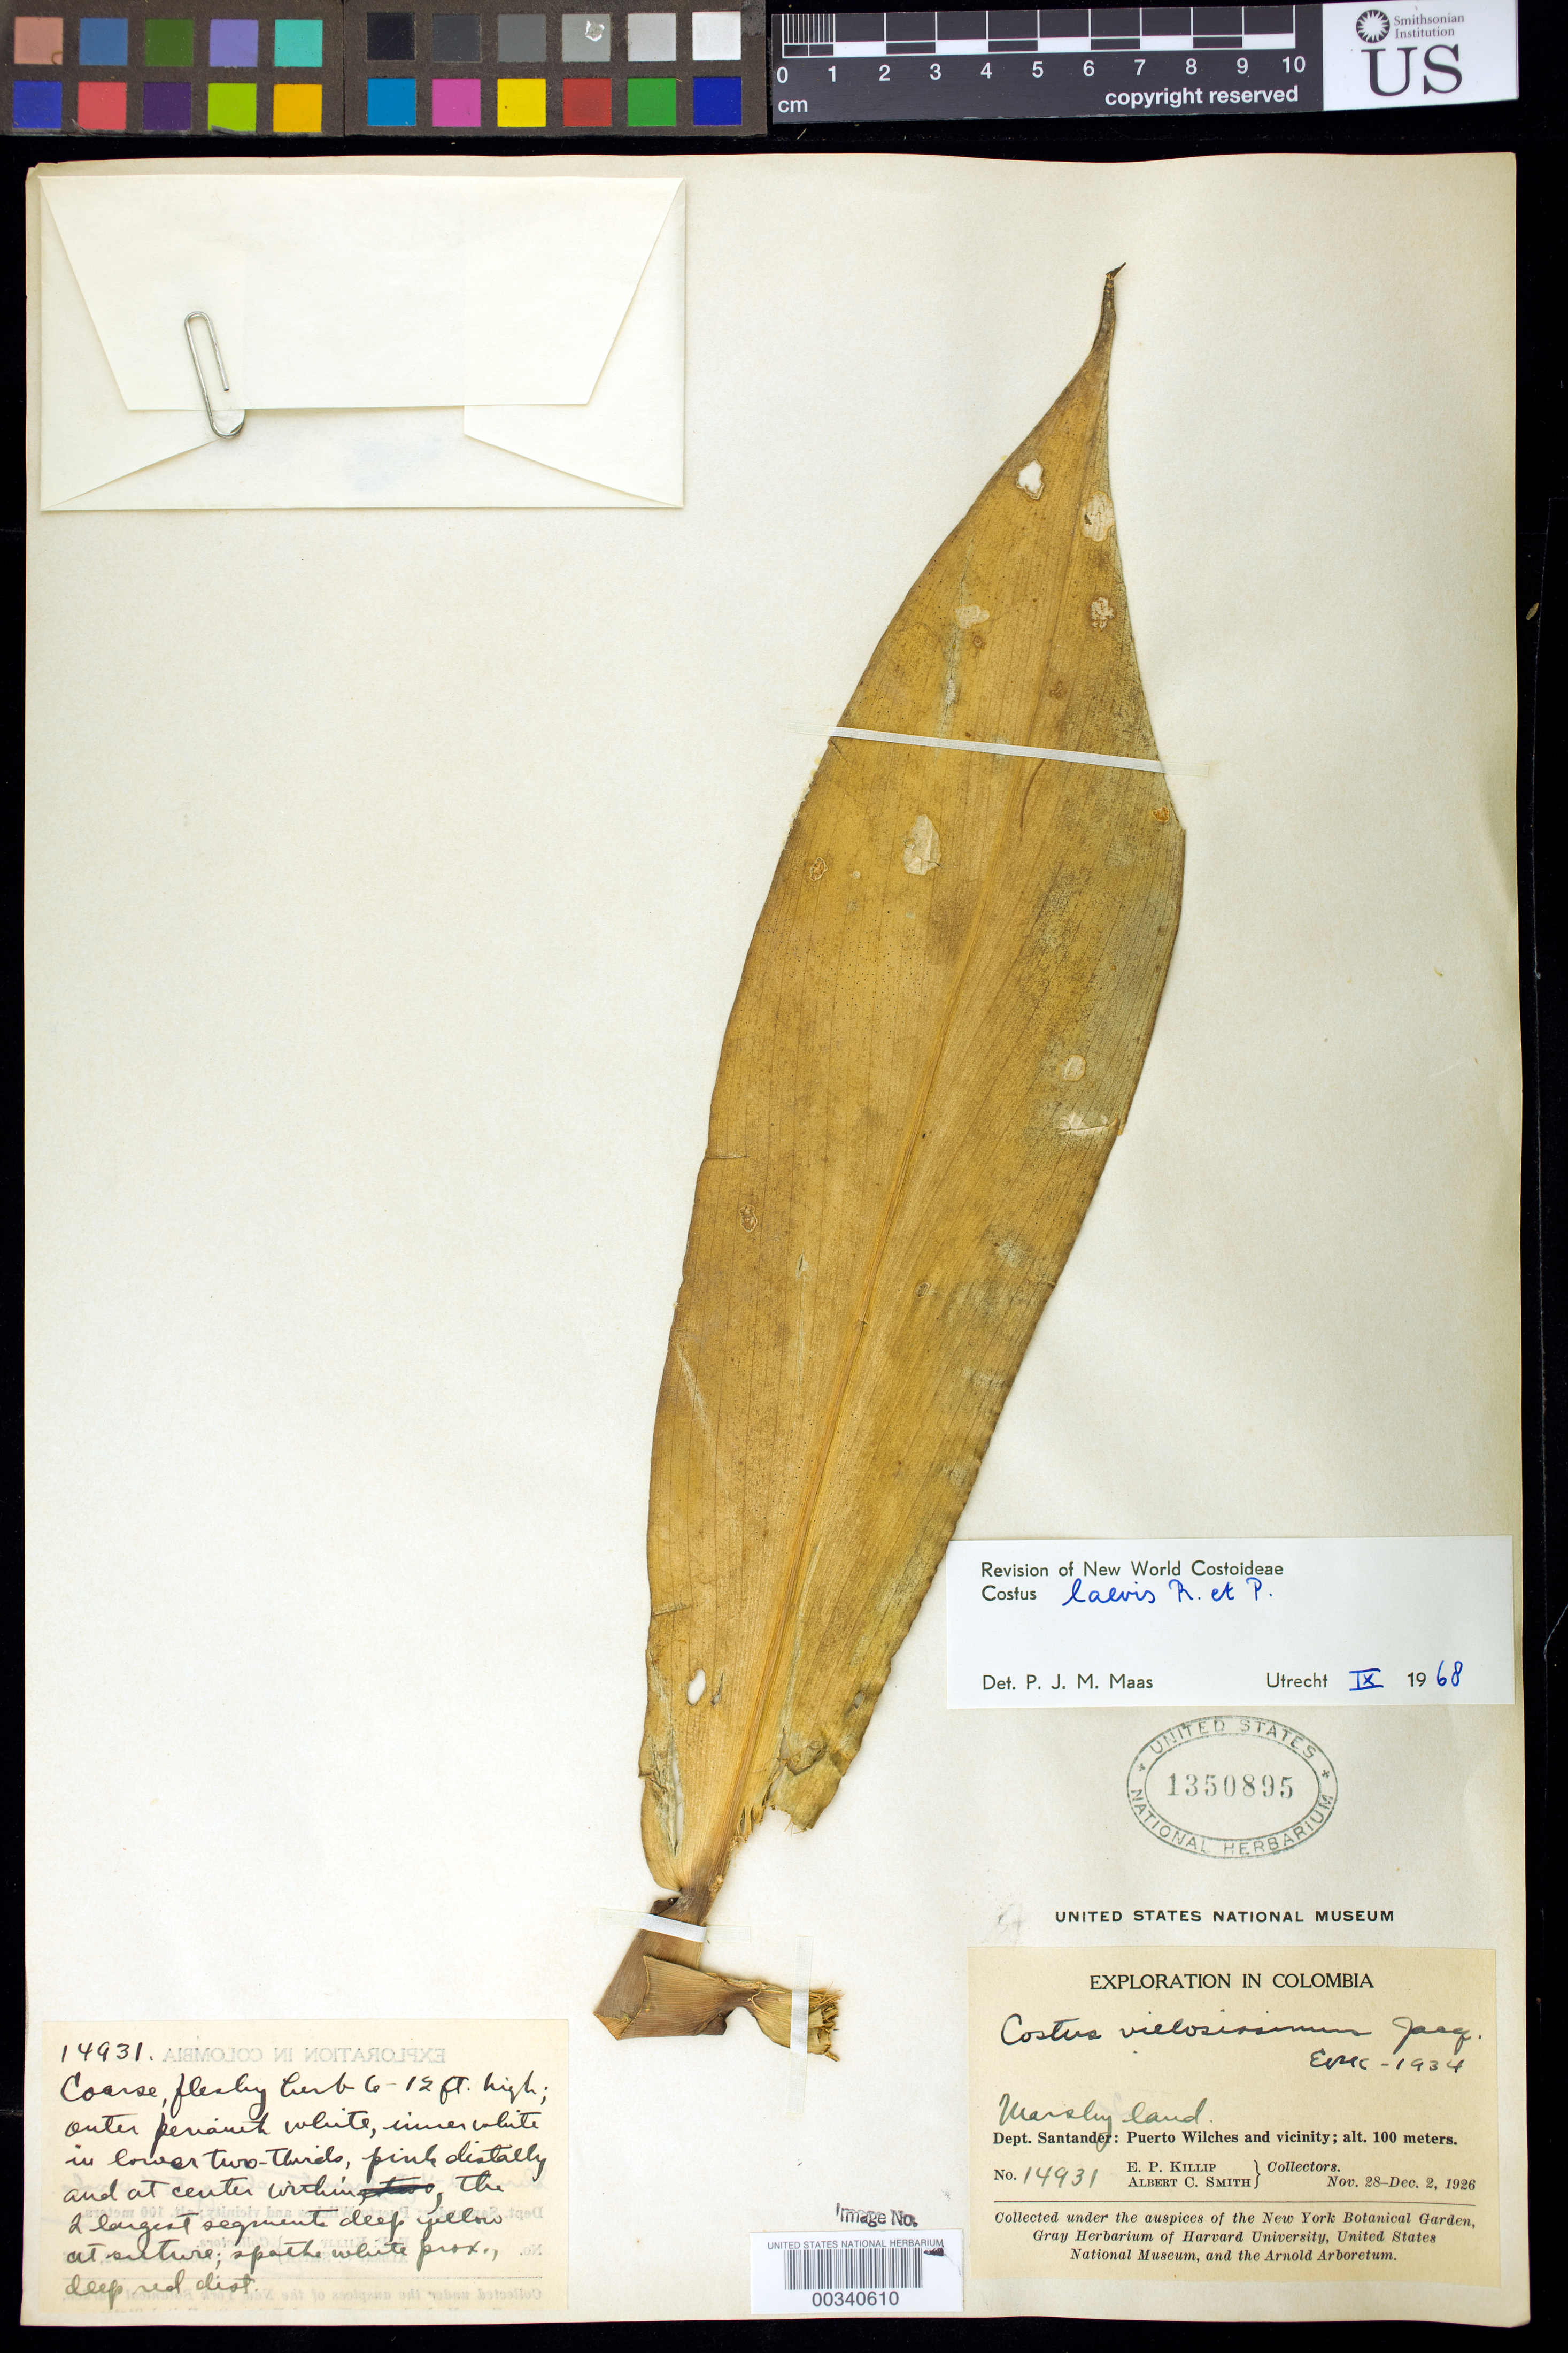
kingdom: Plantae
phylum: Tracheophyta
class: Liliopsida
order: Zingiberales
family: Costaceae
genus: Costus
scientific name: Costus laevis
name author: Ruiz & Pav.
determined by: Maas, Paul J. M.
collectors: E. P. Killip & A. C. Smith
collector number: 14931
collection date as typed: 28 Nov 1926 to 02 Dec 1926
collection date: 1926-11-28/1926-12-02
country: Colombia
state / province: Santander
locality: Puerto Wilches and vicinity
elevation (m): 100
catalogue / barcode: US 1350895